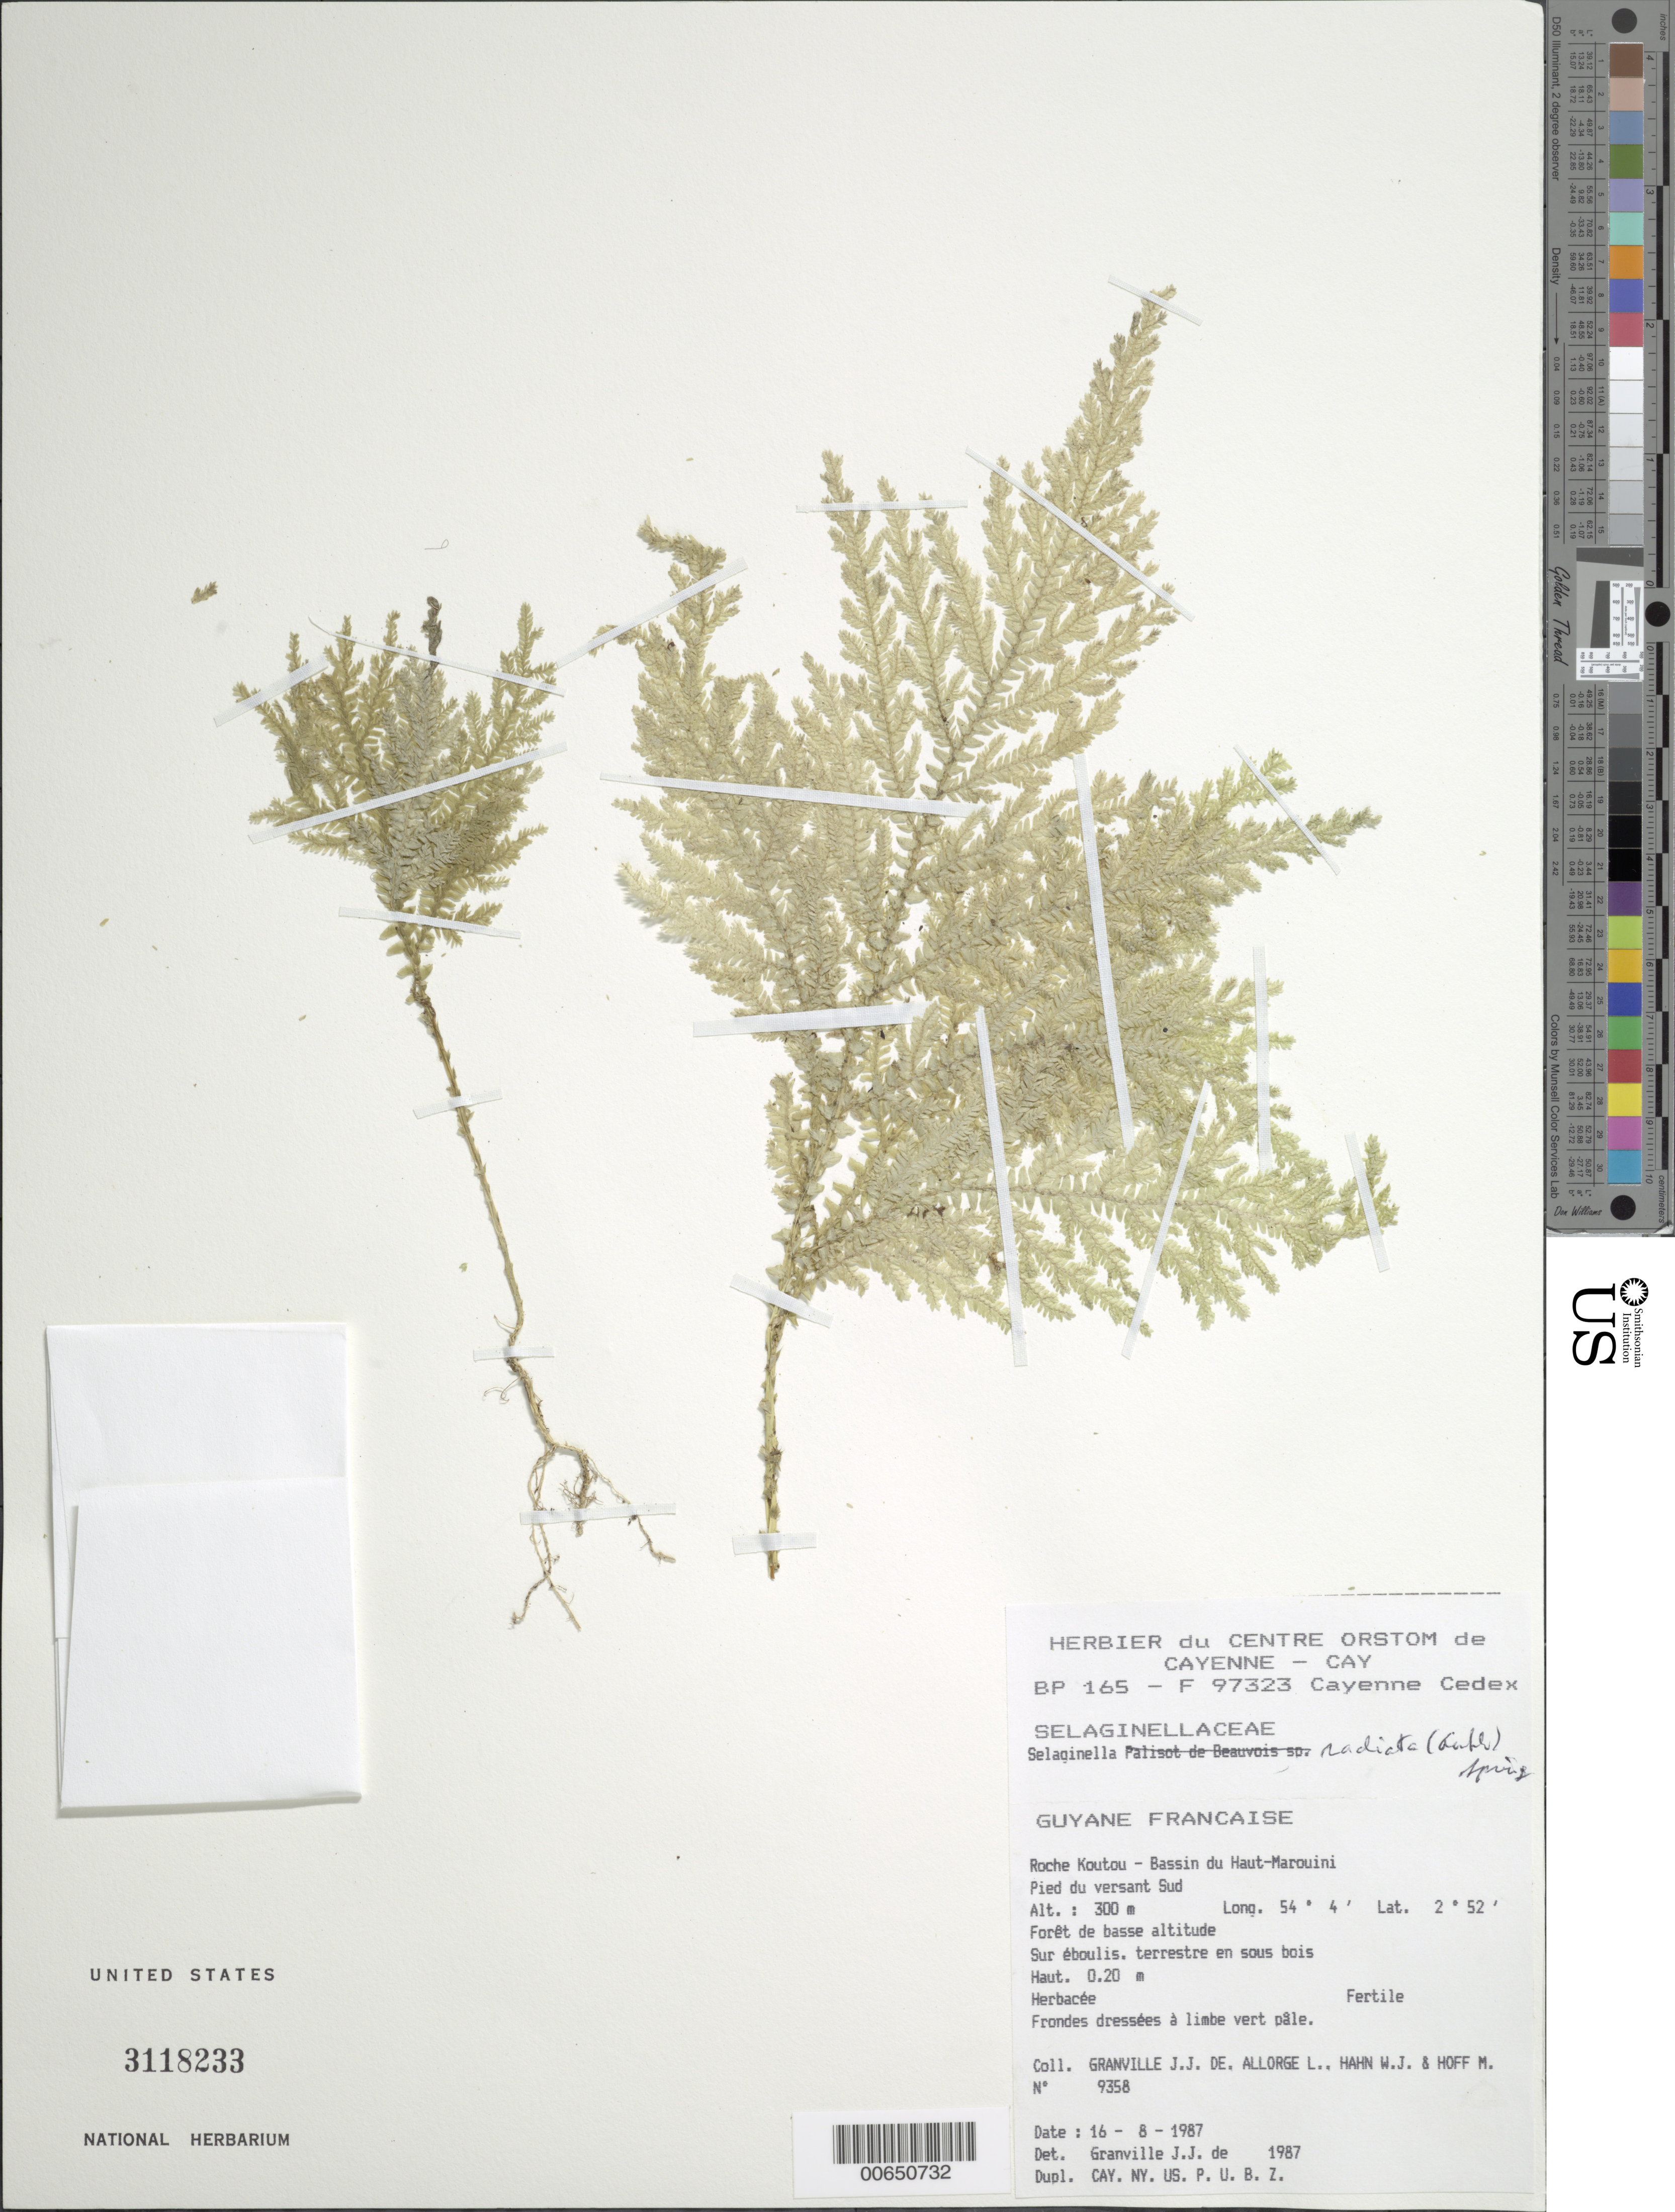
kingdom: Plantae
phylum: Tracheophyta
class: Lycopodiopsida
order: Selaginellales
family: Selaginellaceae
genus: Selaginella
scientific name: Selaginella radiata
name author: (Aubl.) Spring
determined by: Granville, J. J. de, (CAY), Institut de Recherche pour le Developpement (IRD) (FRENCH GUIANA)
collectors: J.-J. de Granville, L. Allorge, W. J. Hahn & M. Hoff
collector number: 9358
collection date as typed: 16-Aug-87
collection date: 1987-08-16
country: French Guiana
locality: Roche Koutou, Bassin du Haut-Marouini, Pied du versant Sud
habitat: Forêt de basse altitude, sur eboulis terrestre en sou bois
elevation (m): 300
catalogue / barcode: US 3118233